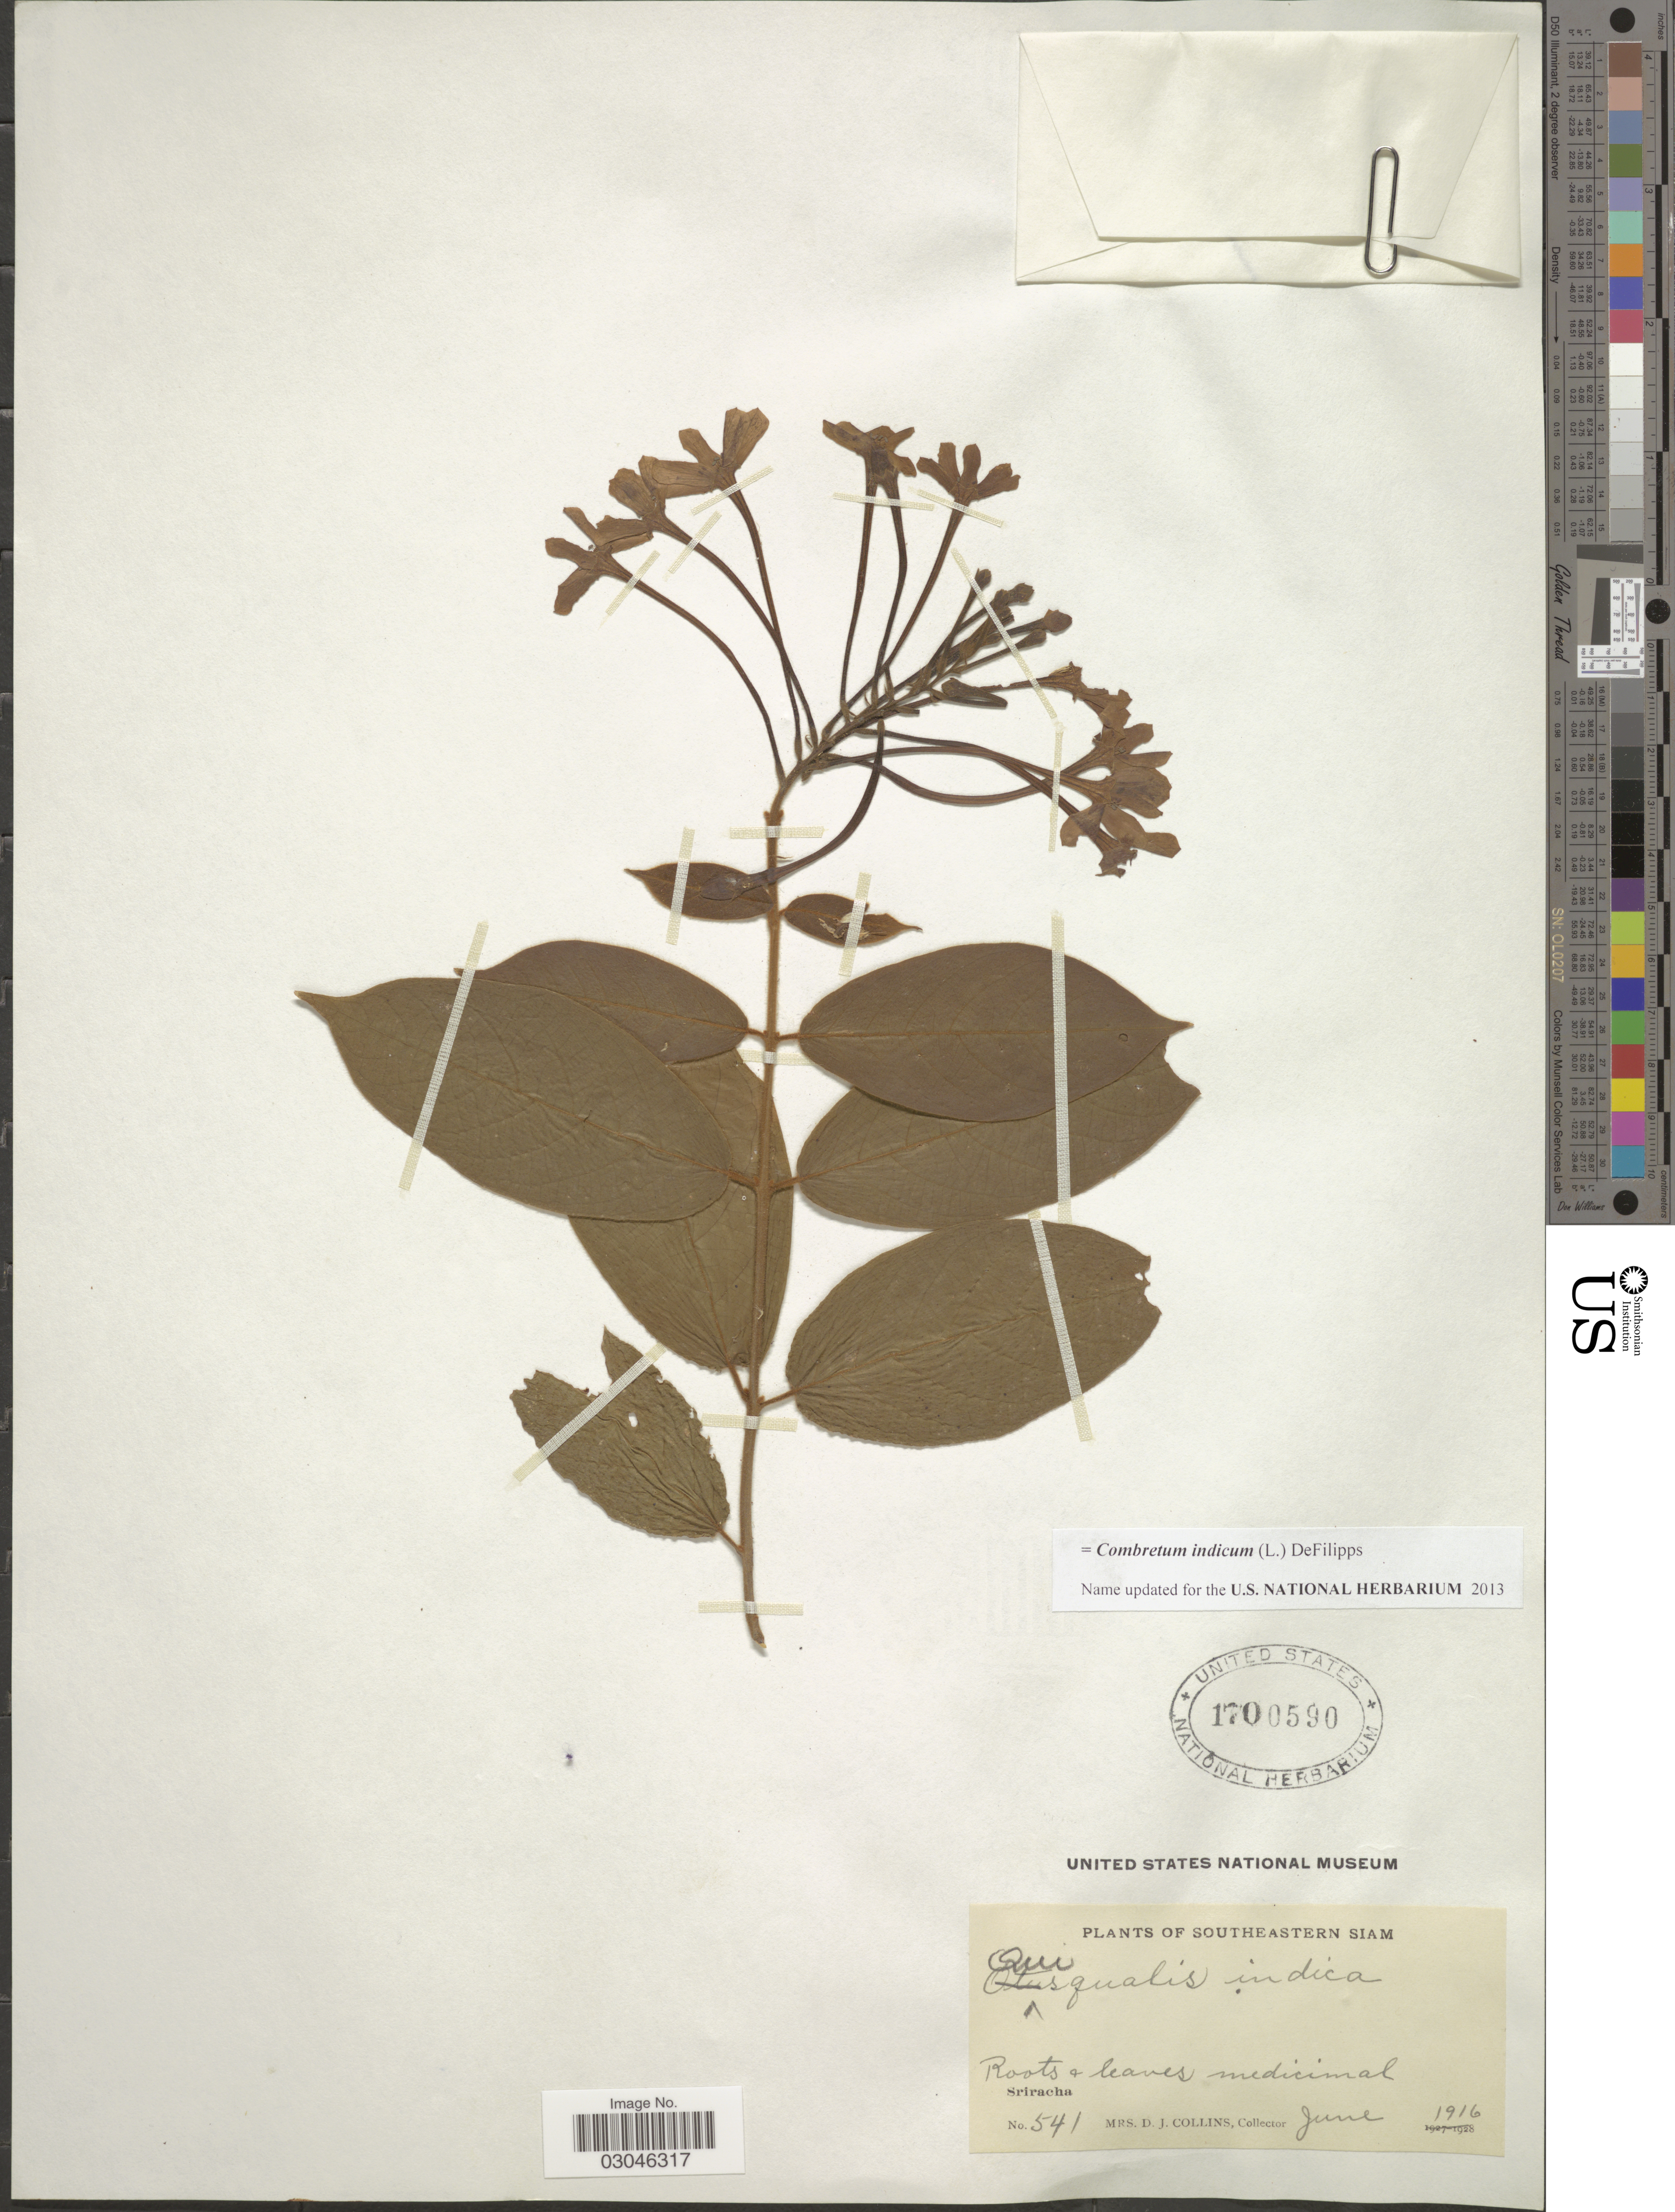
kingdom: Plantae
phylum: Tracheophyta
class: Magnoliopsida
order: Myrtales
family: Combretaceae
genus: Combretum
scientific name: Combretum indicum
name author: (L.) DeFilipps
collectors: Mrs. D. J. Collins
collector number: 541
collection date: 1916-06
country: Thailand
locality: Southeastern Siam. Sriracha.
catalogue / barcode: US 1700590